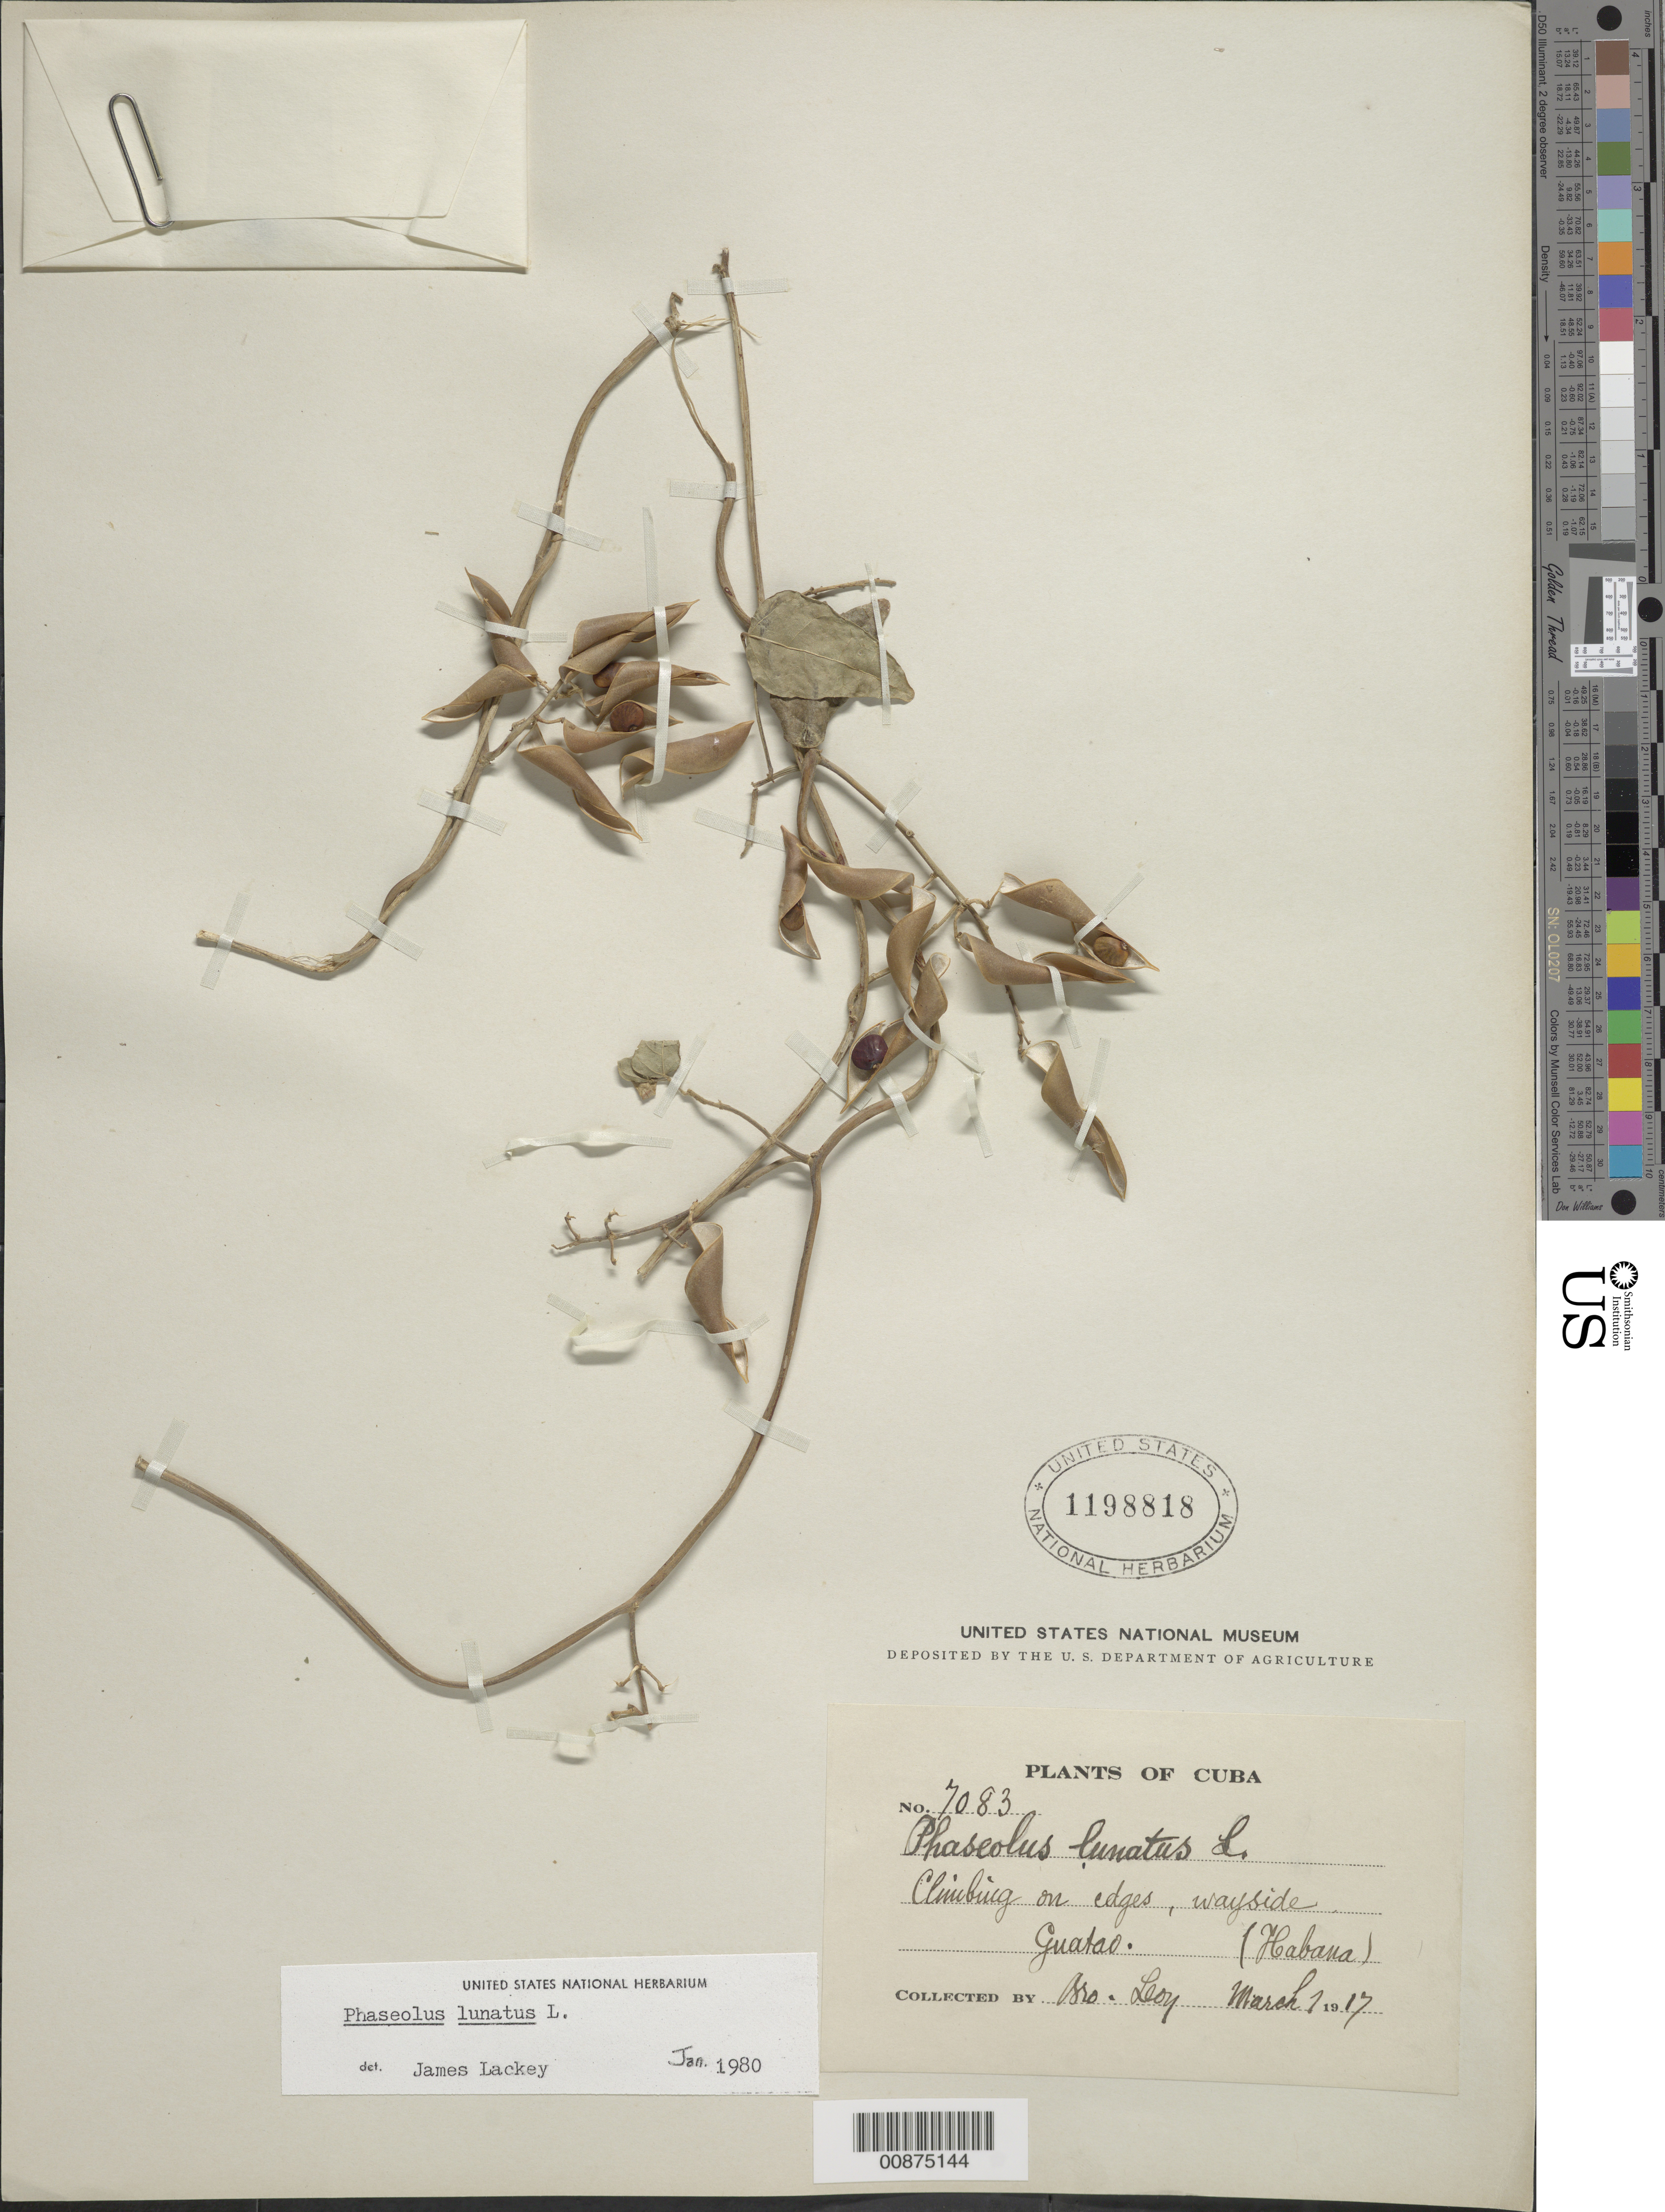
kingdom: Plantae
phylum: Tracheophyta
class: Magnoliopsida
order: Fabales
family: Fabaceae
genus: Phaseolus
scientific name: Phaseolus lunatus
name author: L.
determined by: Lackey, J.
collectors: Bro. León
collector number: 7083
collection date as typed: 01 Mar 1917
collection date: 1917-03-01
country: Cuba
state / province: La Habana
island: Cuba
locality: Guatao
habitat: Climbing on edges, wayside.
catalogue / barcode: US 1198818